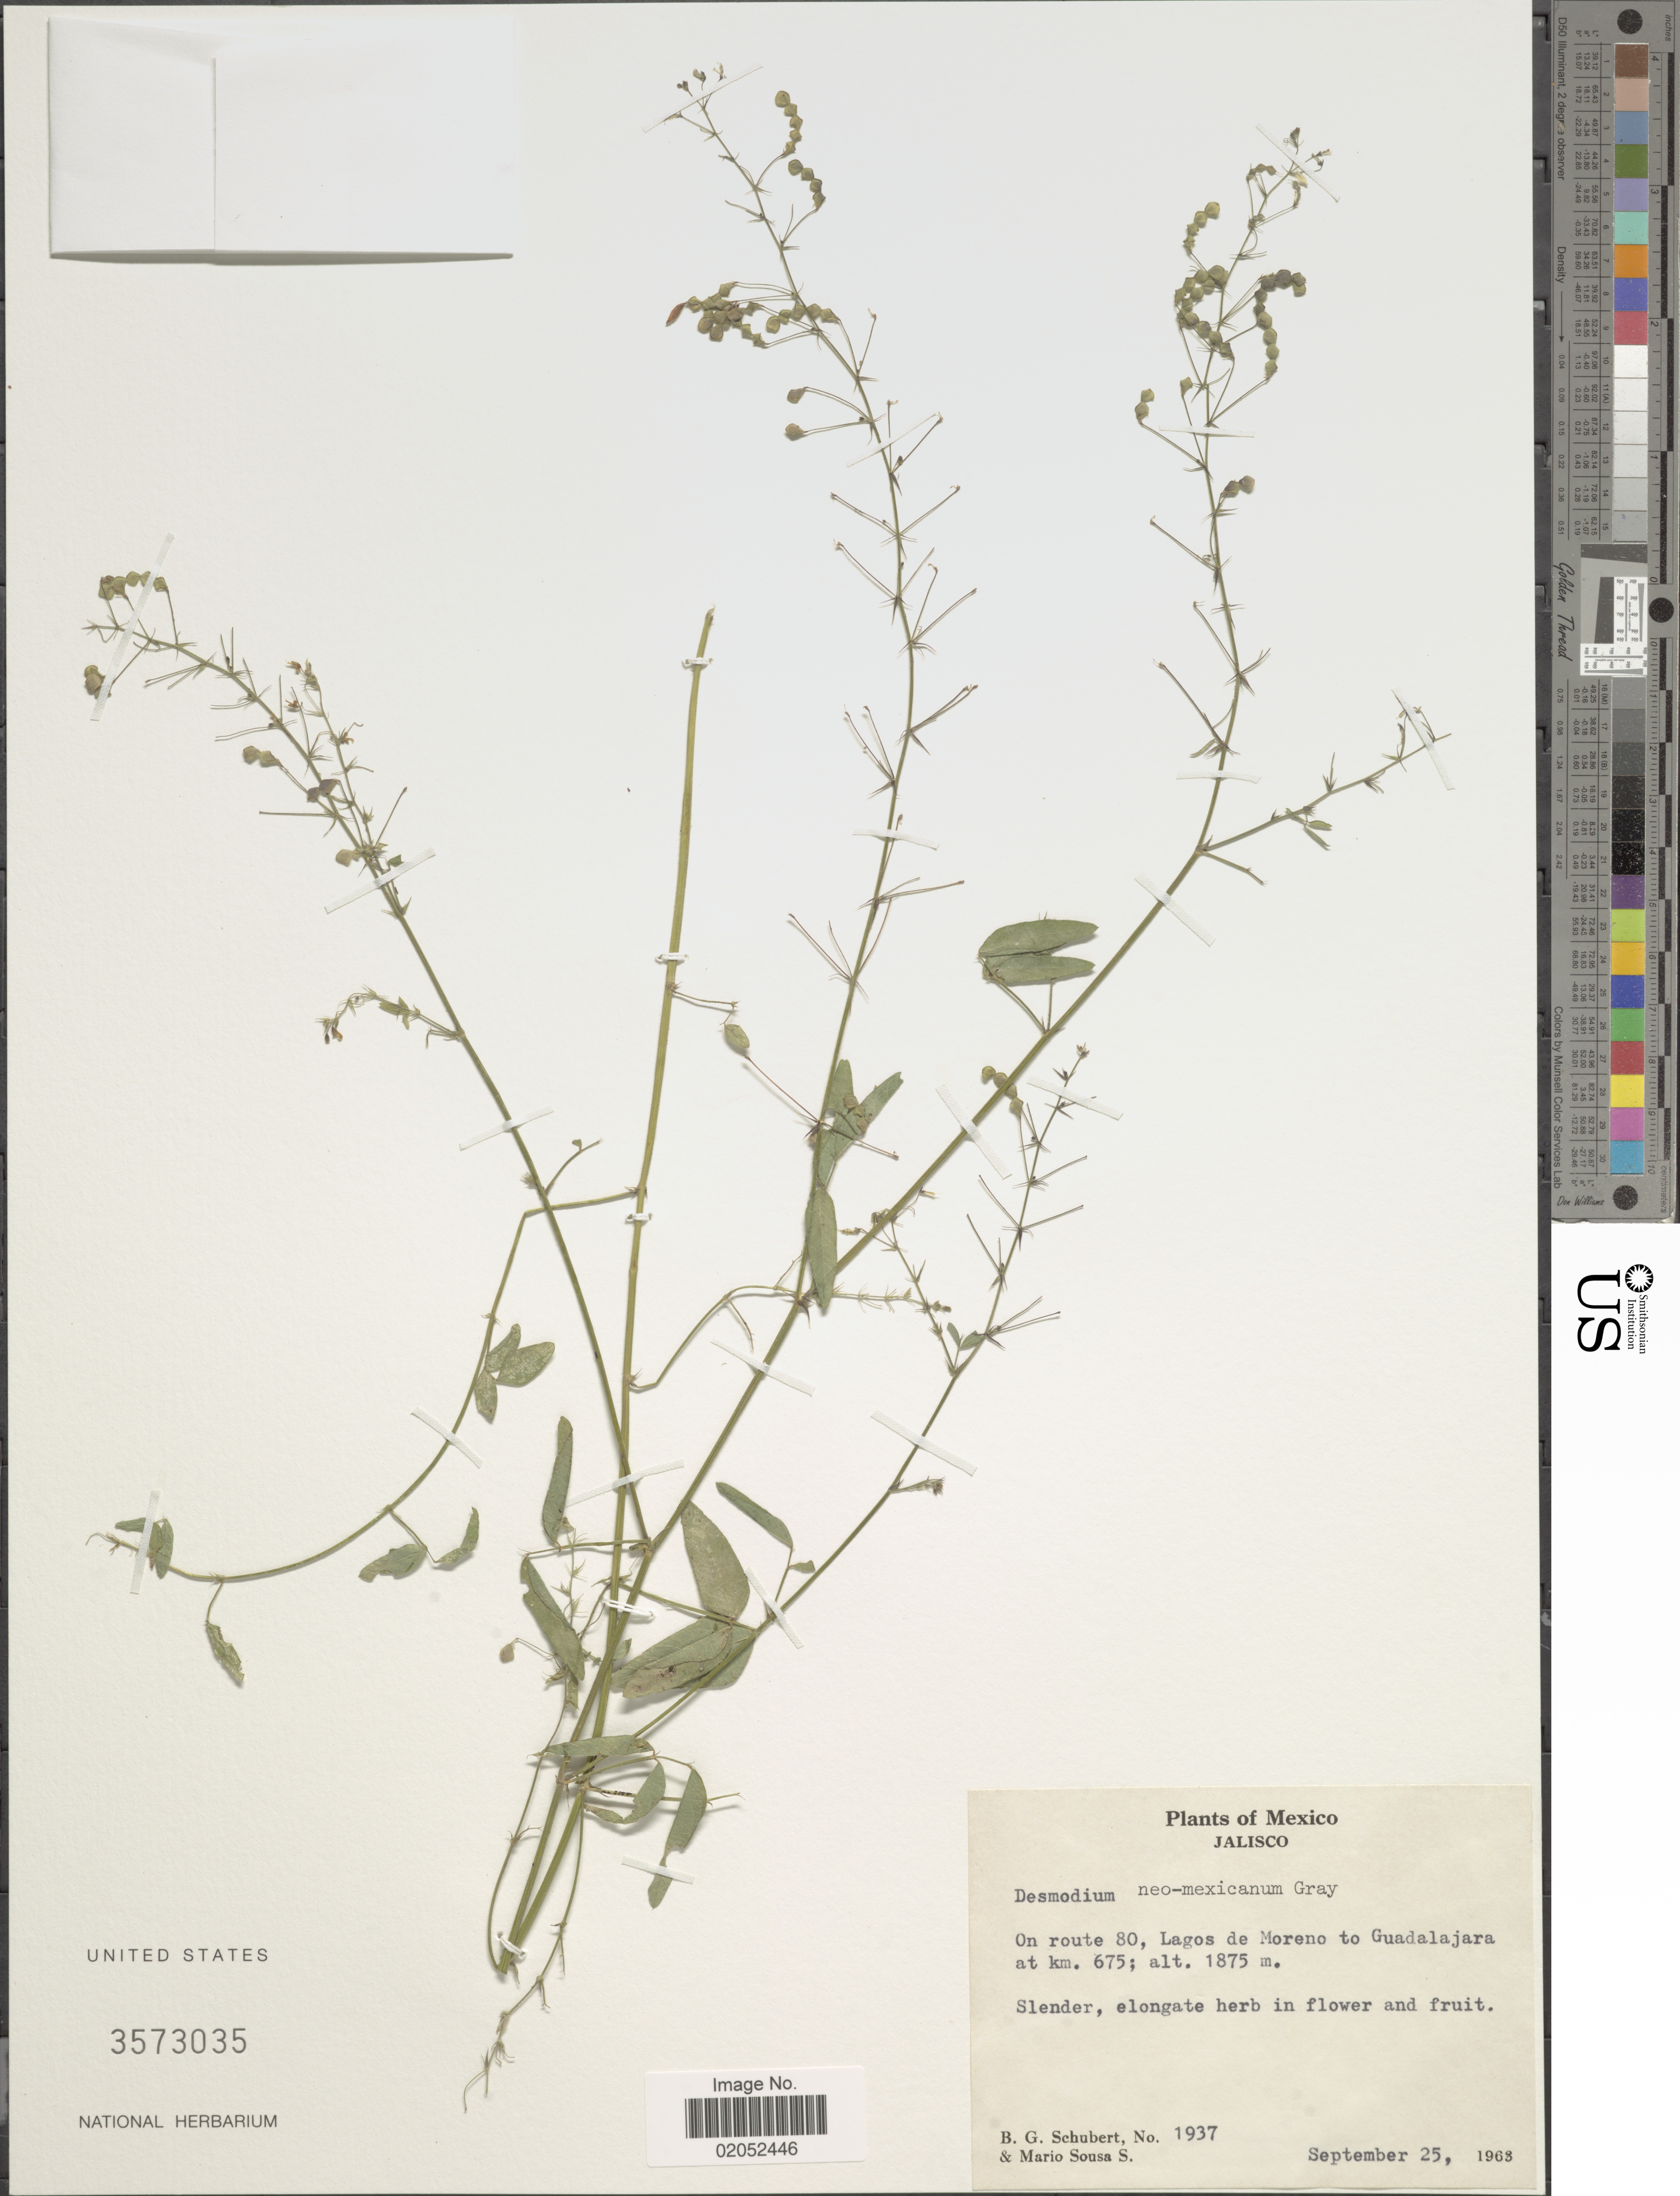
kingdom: Plantae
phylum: Tracheophyta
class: Magnoliopsida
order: Fabales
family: Fabaceae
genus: Desmodium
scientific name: Desmodium neomexicanum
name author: A. Gray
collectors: B. Schubert & M. Sousa S.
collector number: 1937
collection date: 1963-09-25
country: Mexico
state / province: Jalisco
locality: Mexico, Jalisco, On route 80, Lagos de Moreno to Guadalajara at km km. 675.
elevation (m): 1875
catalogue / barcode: US 3573035